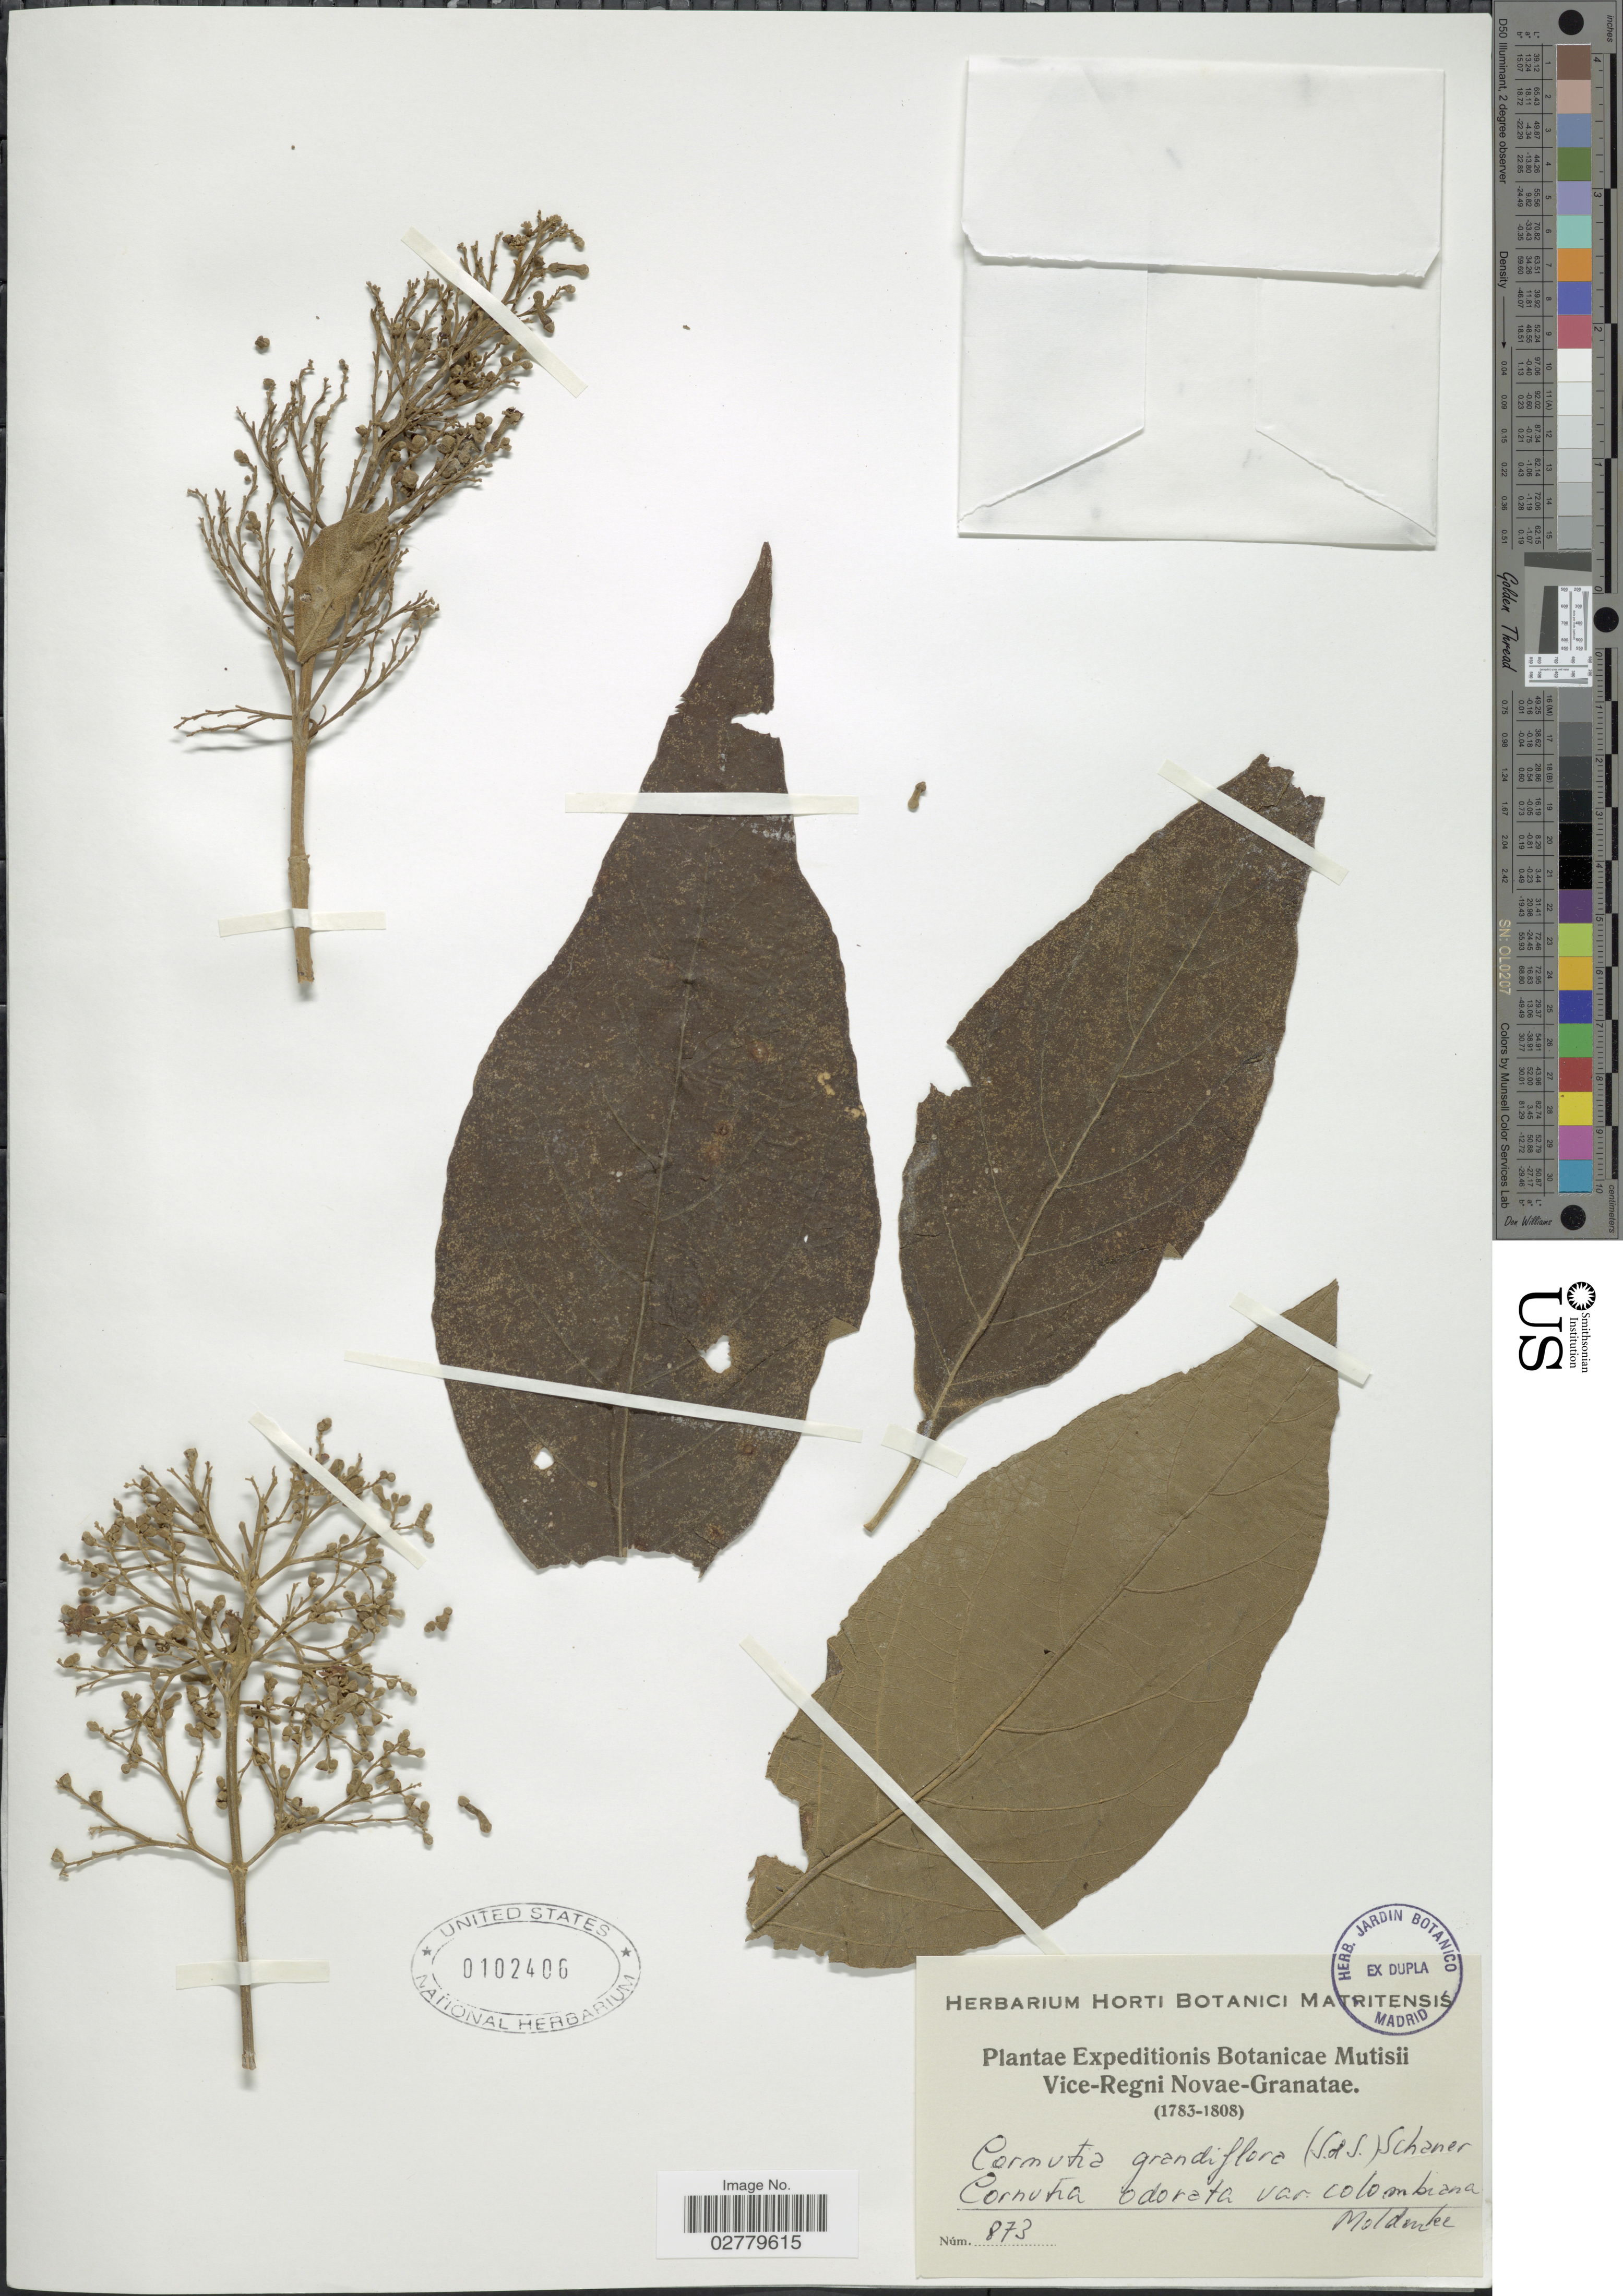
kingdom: Plantae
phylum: Tracheophyta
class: Magnoliopsida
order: Lamiales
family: Lamiaceae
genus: Cornutia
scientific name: Cornutia odorata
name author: (Poepp.) Schauer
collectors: ex herb. Horti Botanici Matritensis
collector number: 873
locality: Botanicae Mutisii Vice-Regni Novae-Granatae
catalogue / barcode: US 102406